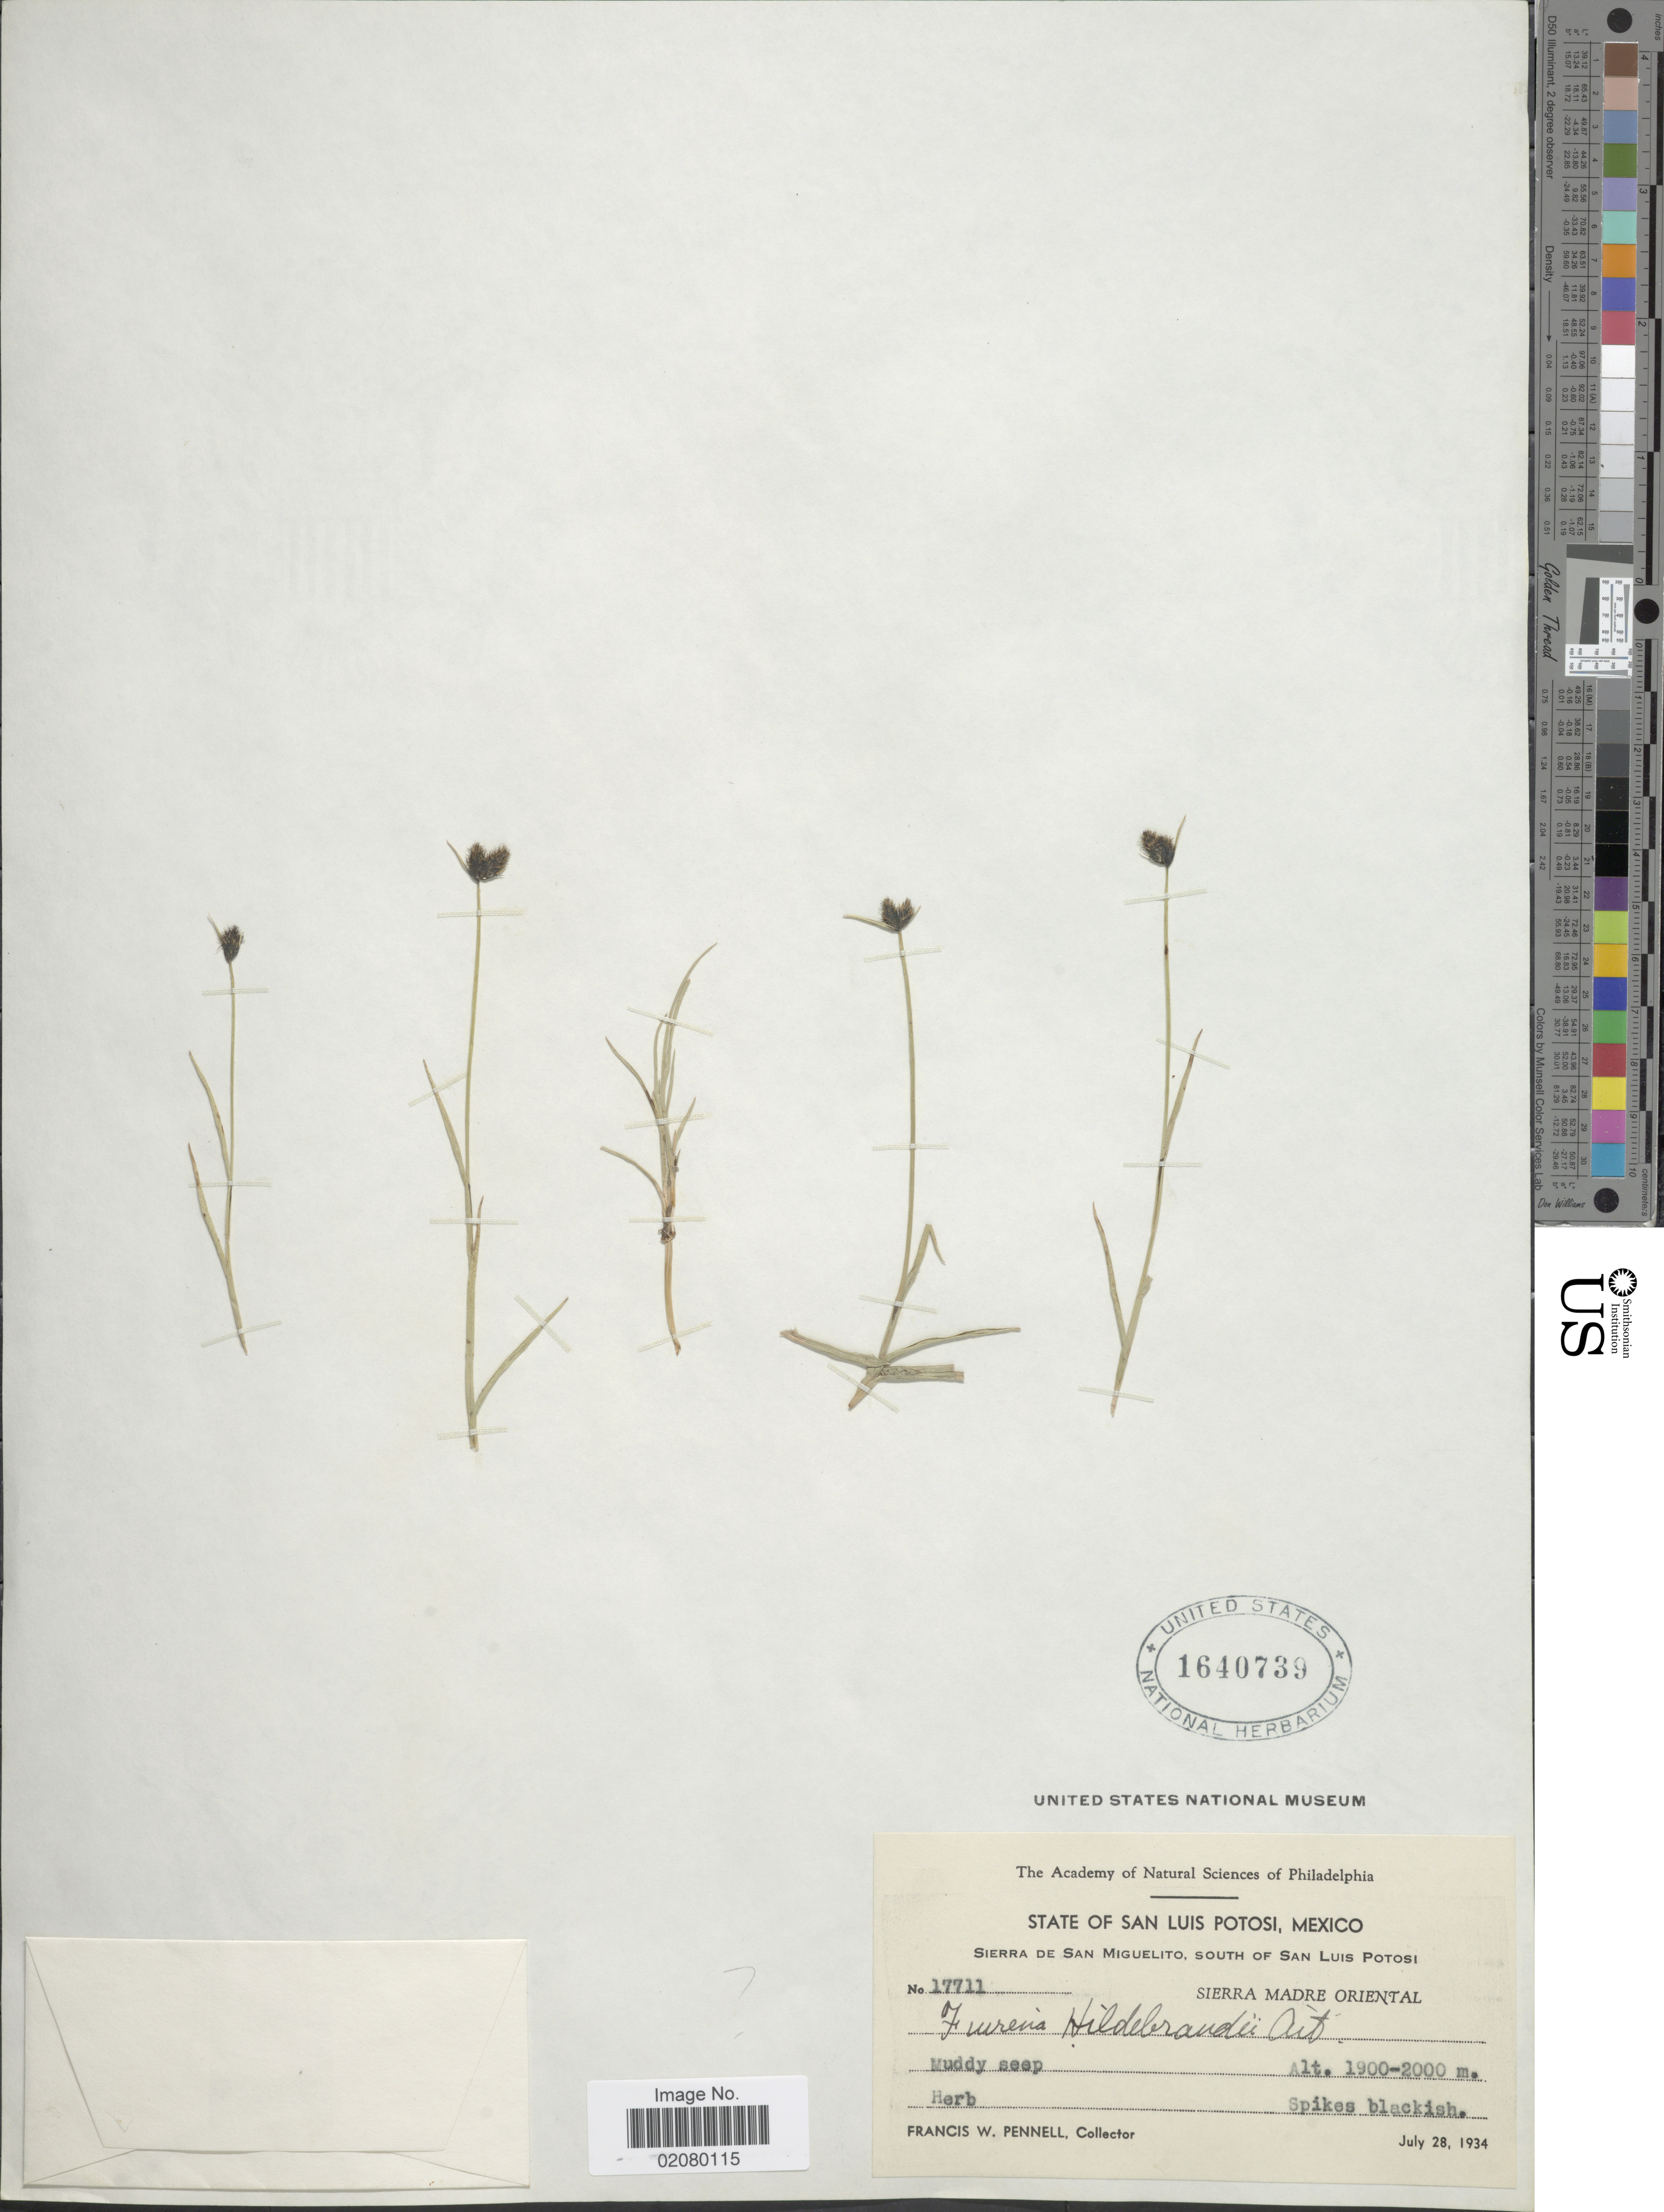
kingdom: Plantae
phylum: Tracheophyta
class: Liliopsida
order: Poales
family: Cyperaceae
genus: Fuirena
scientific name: Fuirena simplex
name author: Vahl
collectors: F. W. Pennell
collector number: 17711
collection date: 1934-07-28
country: Mexico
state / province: San Luis Potosí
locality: Sierra de San Miguelito, South of San Luis Potosi. Sierra Madre Oriental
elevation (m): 1900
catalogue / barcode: US 1640739